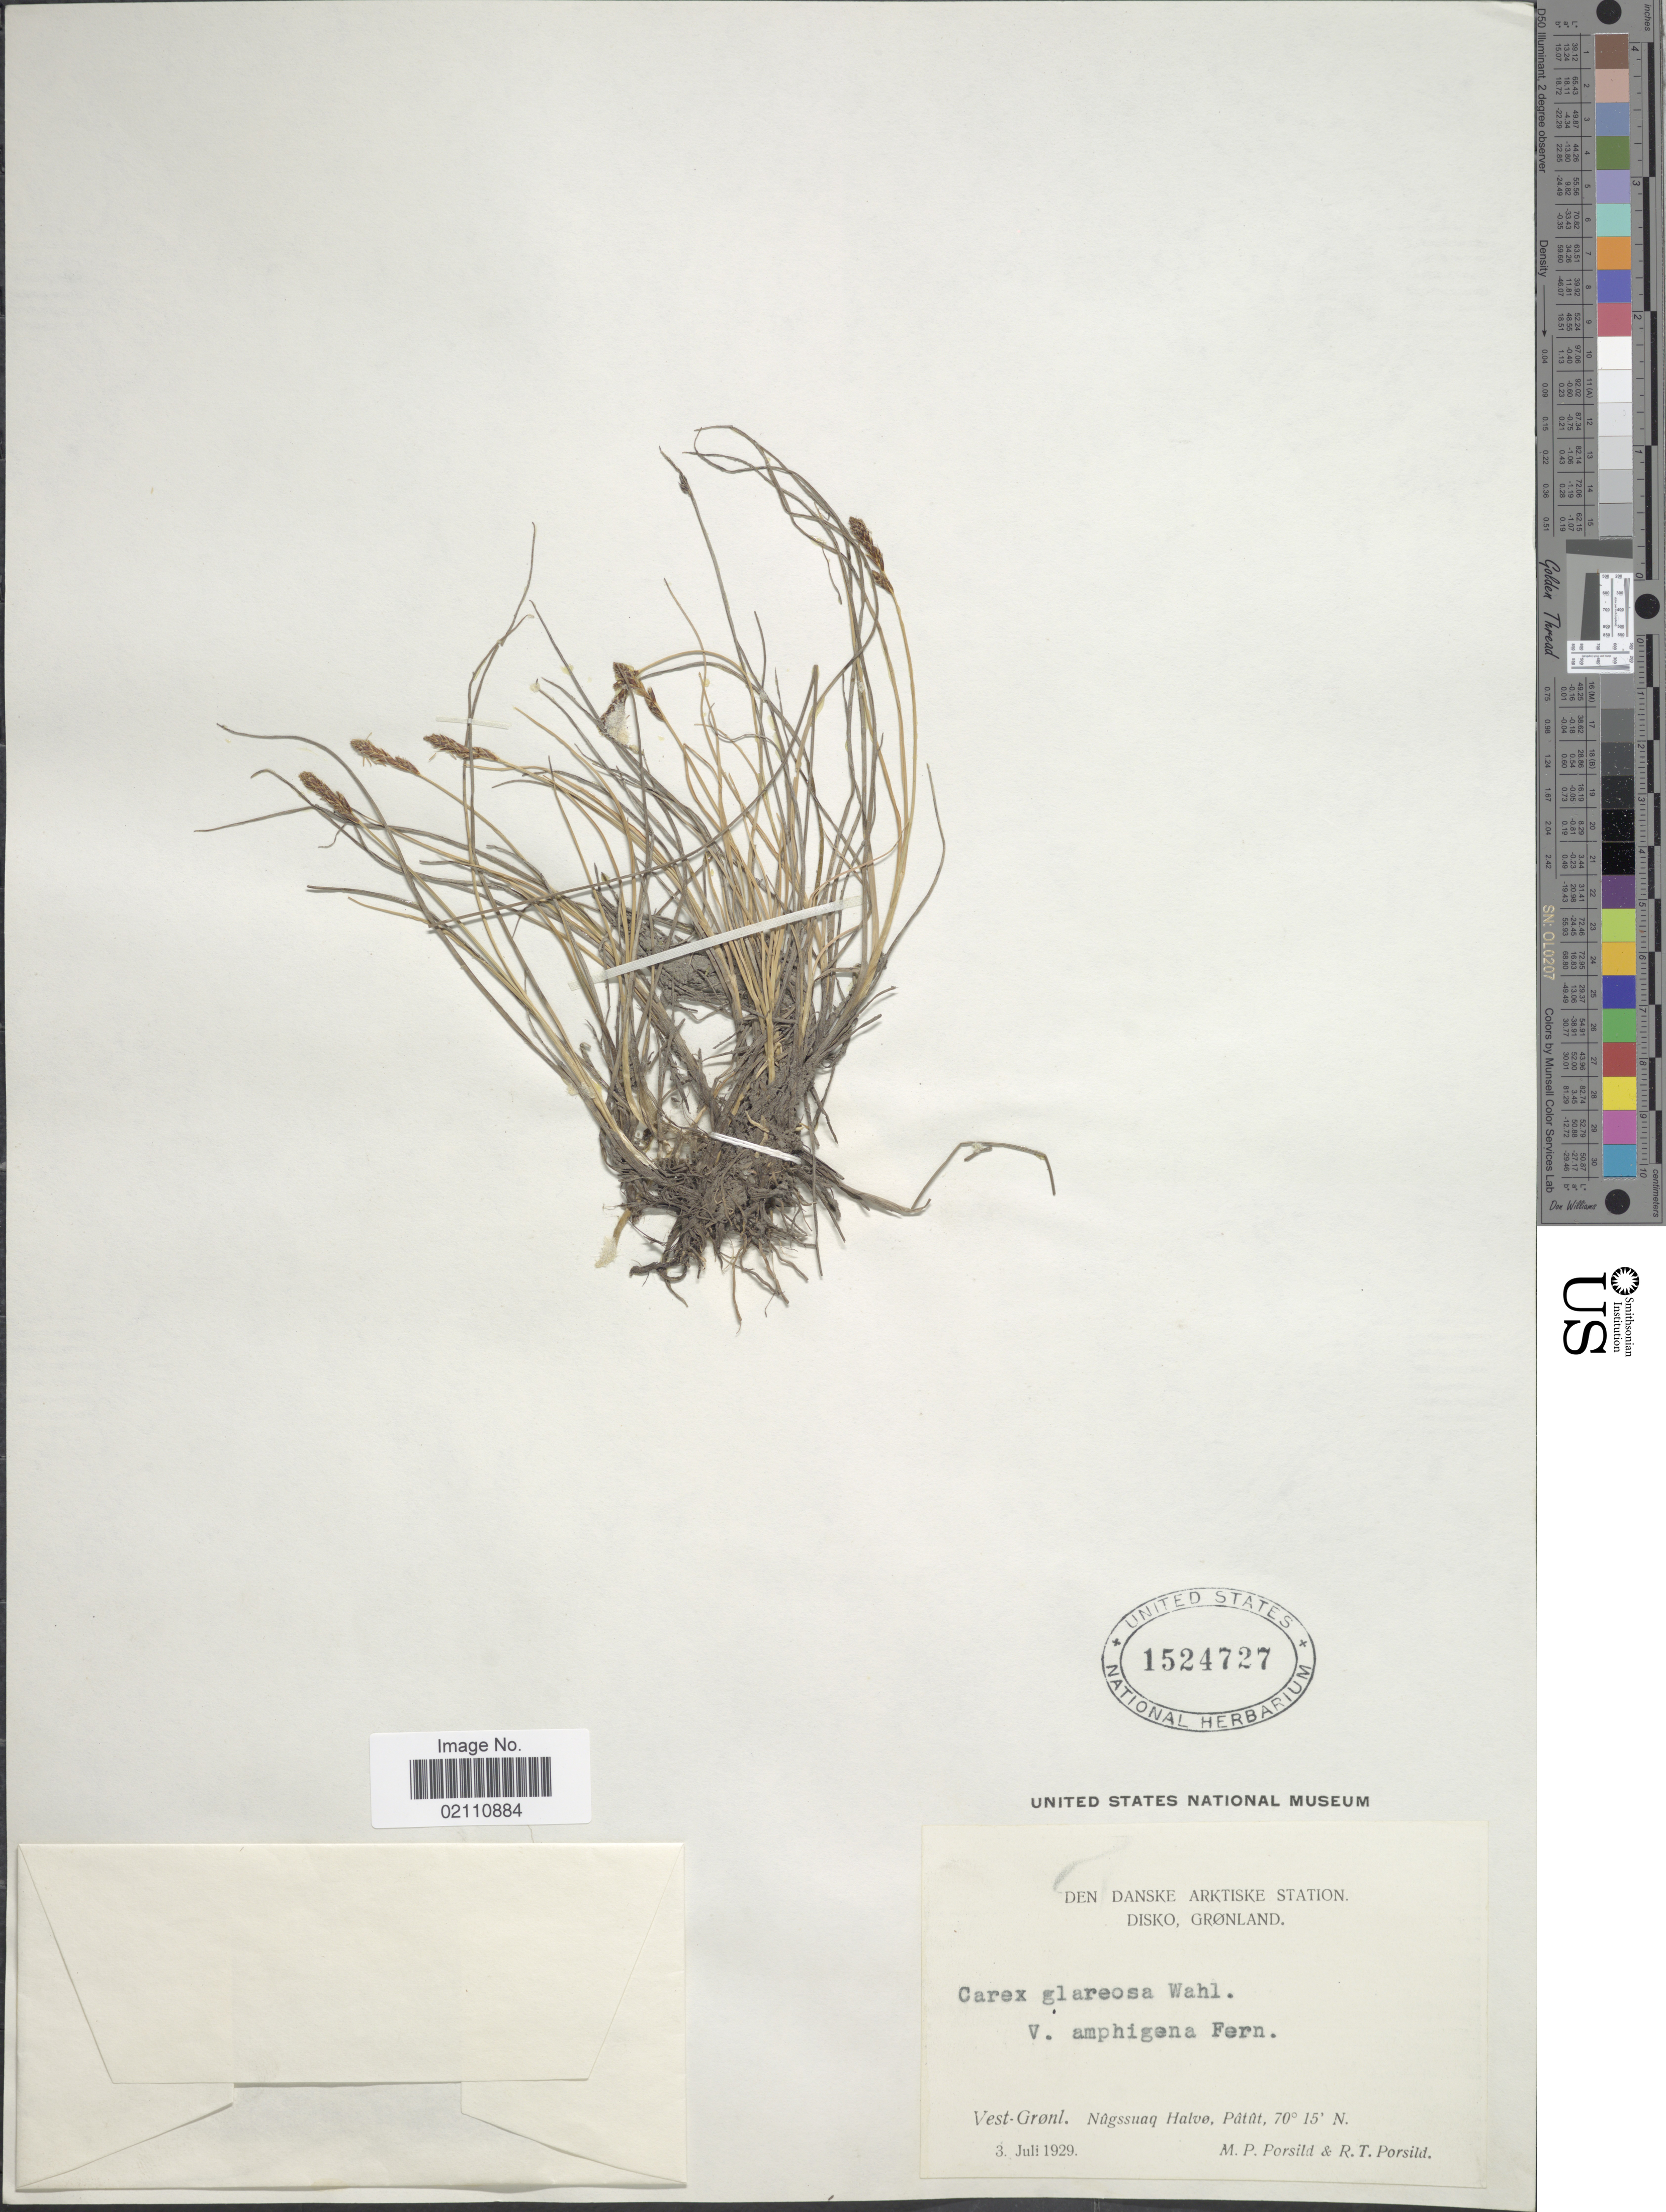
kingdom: Plantae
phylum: Tracheophyta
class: Liliopsida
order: Poales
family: Cyperaceae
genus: Carex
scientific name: Carex glareosa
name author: Schkuhr ex Wahlenb.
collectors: M. P. Porsild & R. T. Porsild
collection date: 1929-07-03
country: Greenland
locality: Den Danske Arktiske Station Disko, Gronland, Vest-Gronl., Nugssuaq Halvo, Patut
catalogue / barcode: US 1524727